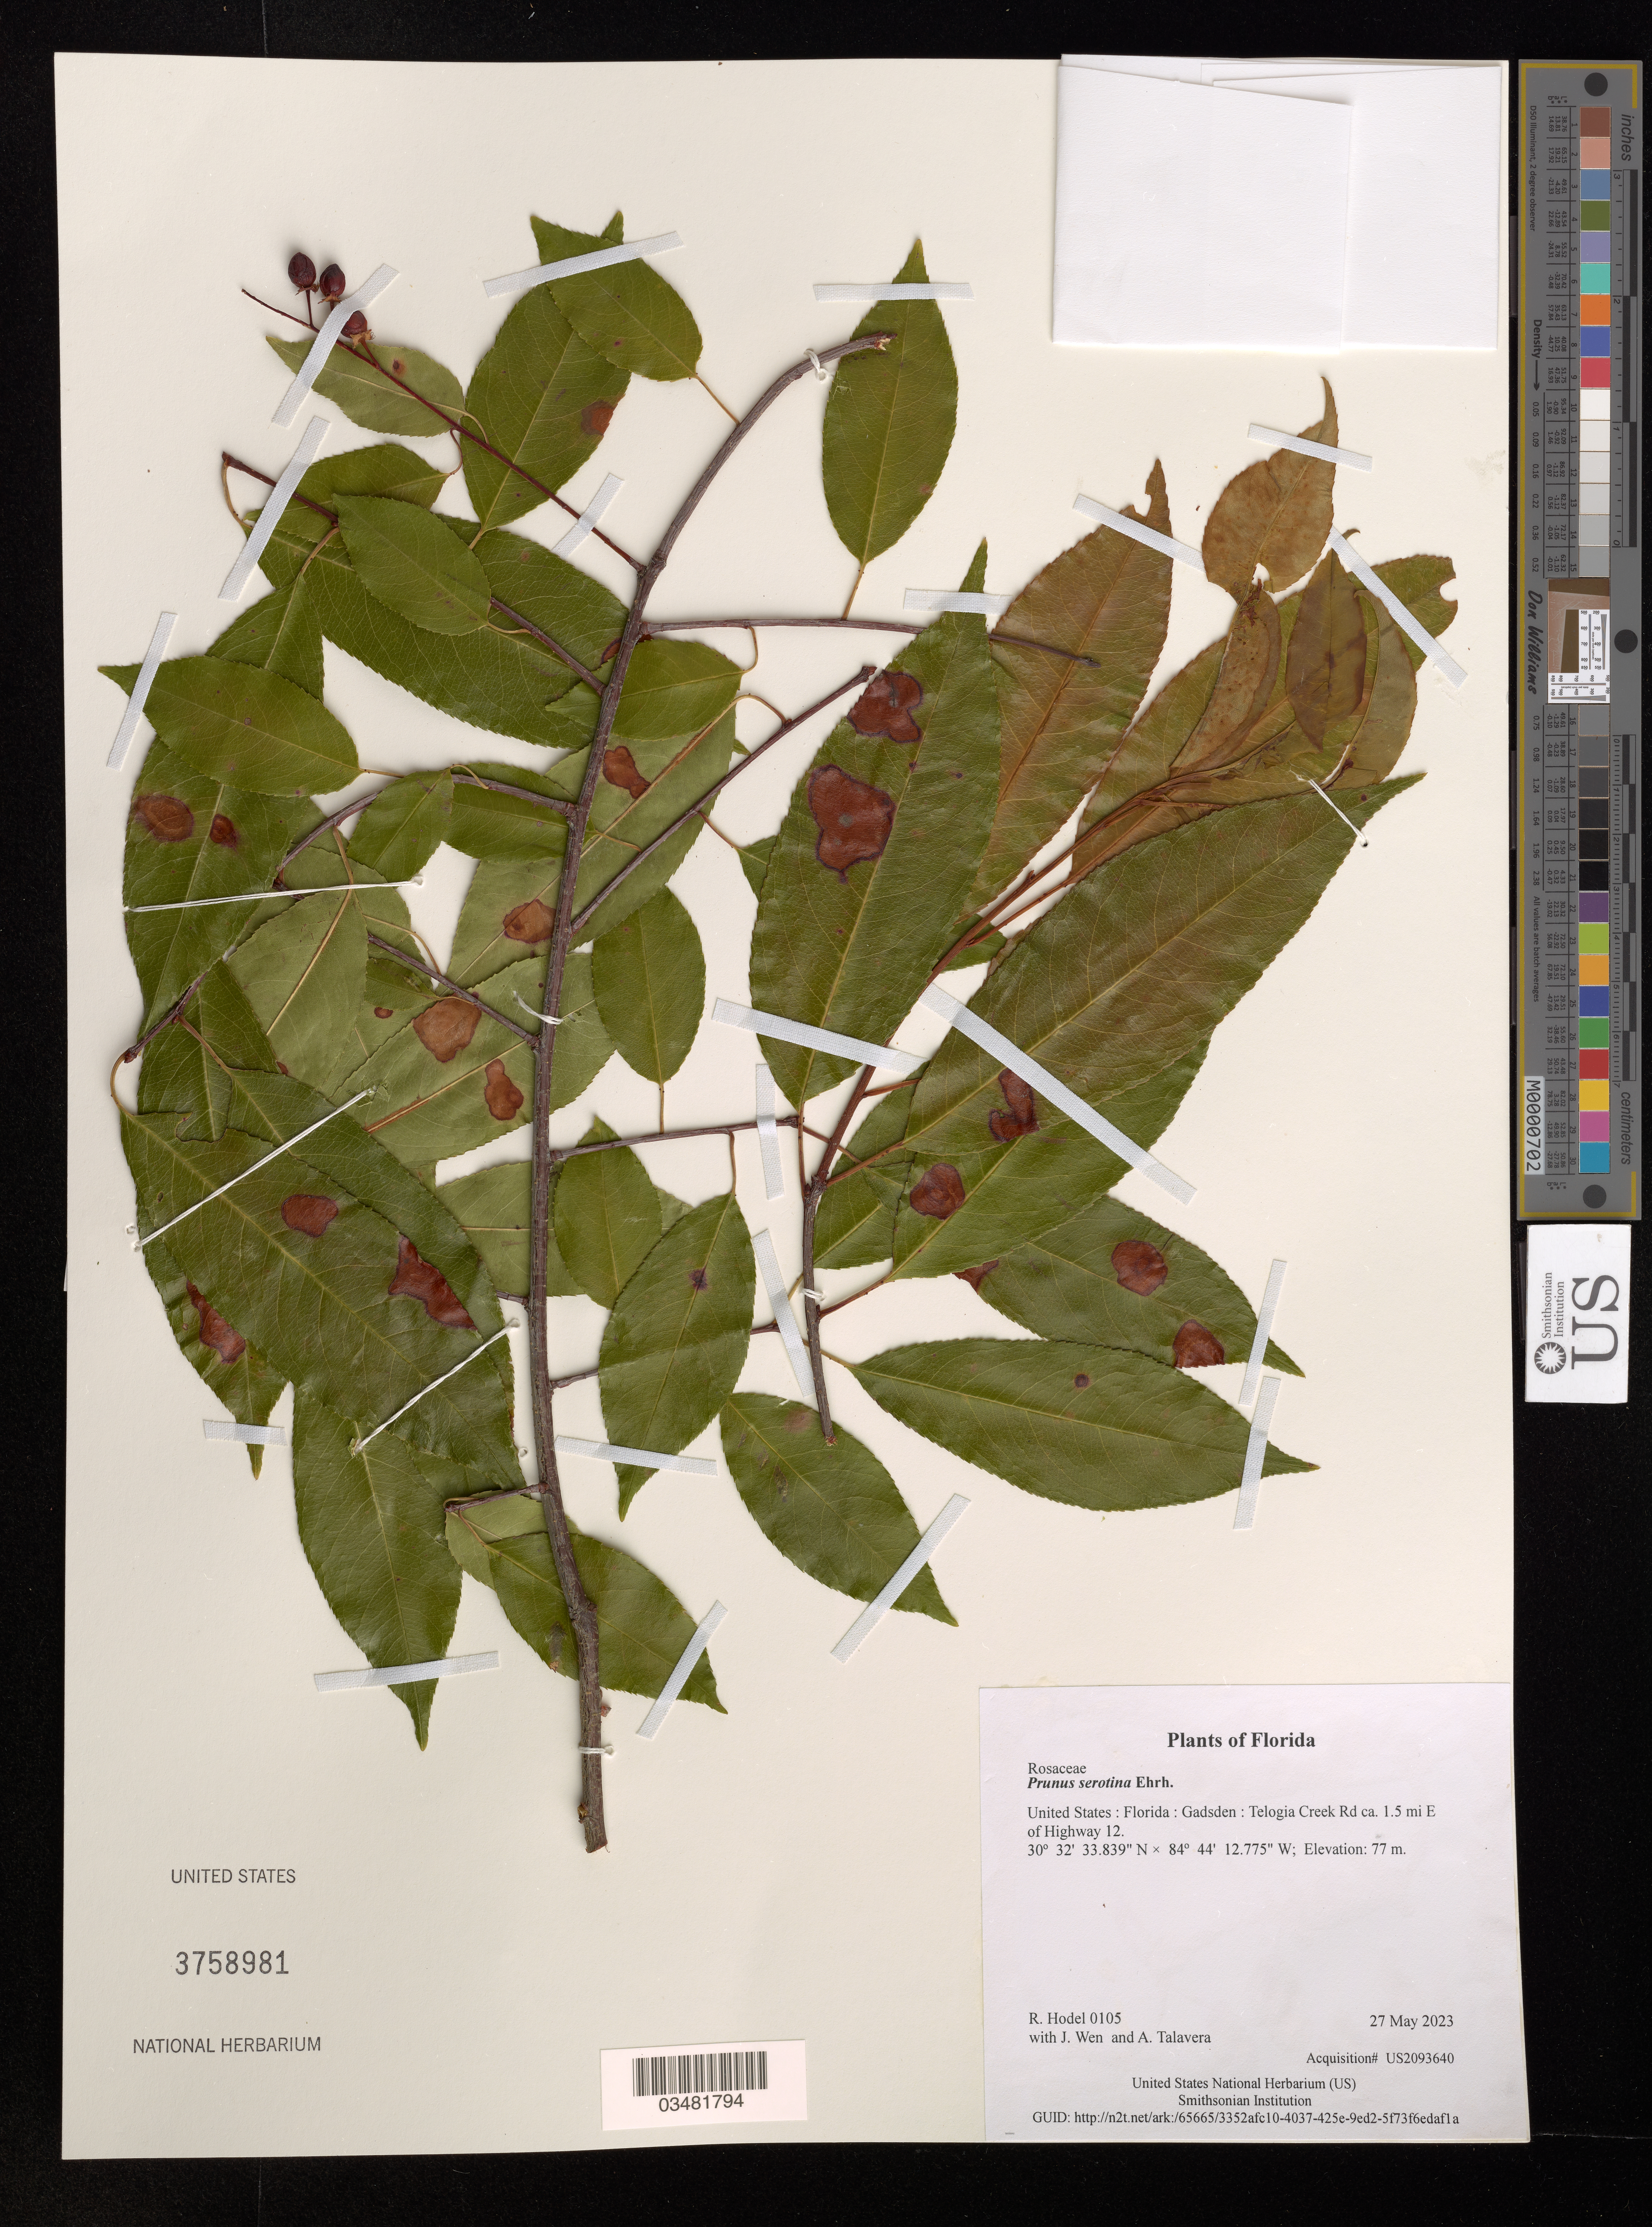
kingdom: Plantae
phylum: Tracheophyta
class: Magnoliopsida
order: Rosales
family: Rosaceae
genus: Prunus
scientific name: Prunus serotina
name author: Ehrh.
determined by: Hodel, Richard G. J.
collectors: R. Hodel, J. Wen & A. Talavera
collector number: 0105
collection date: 2023-05-27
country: United States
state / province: Florida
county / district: Gadsden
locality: Telogia Creek Rd ca. 1.5 mi E of Highway 12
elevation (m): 77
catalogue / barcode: US 3758981